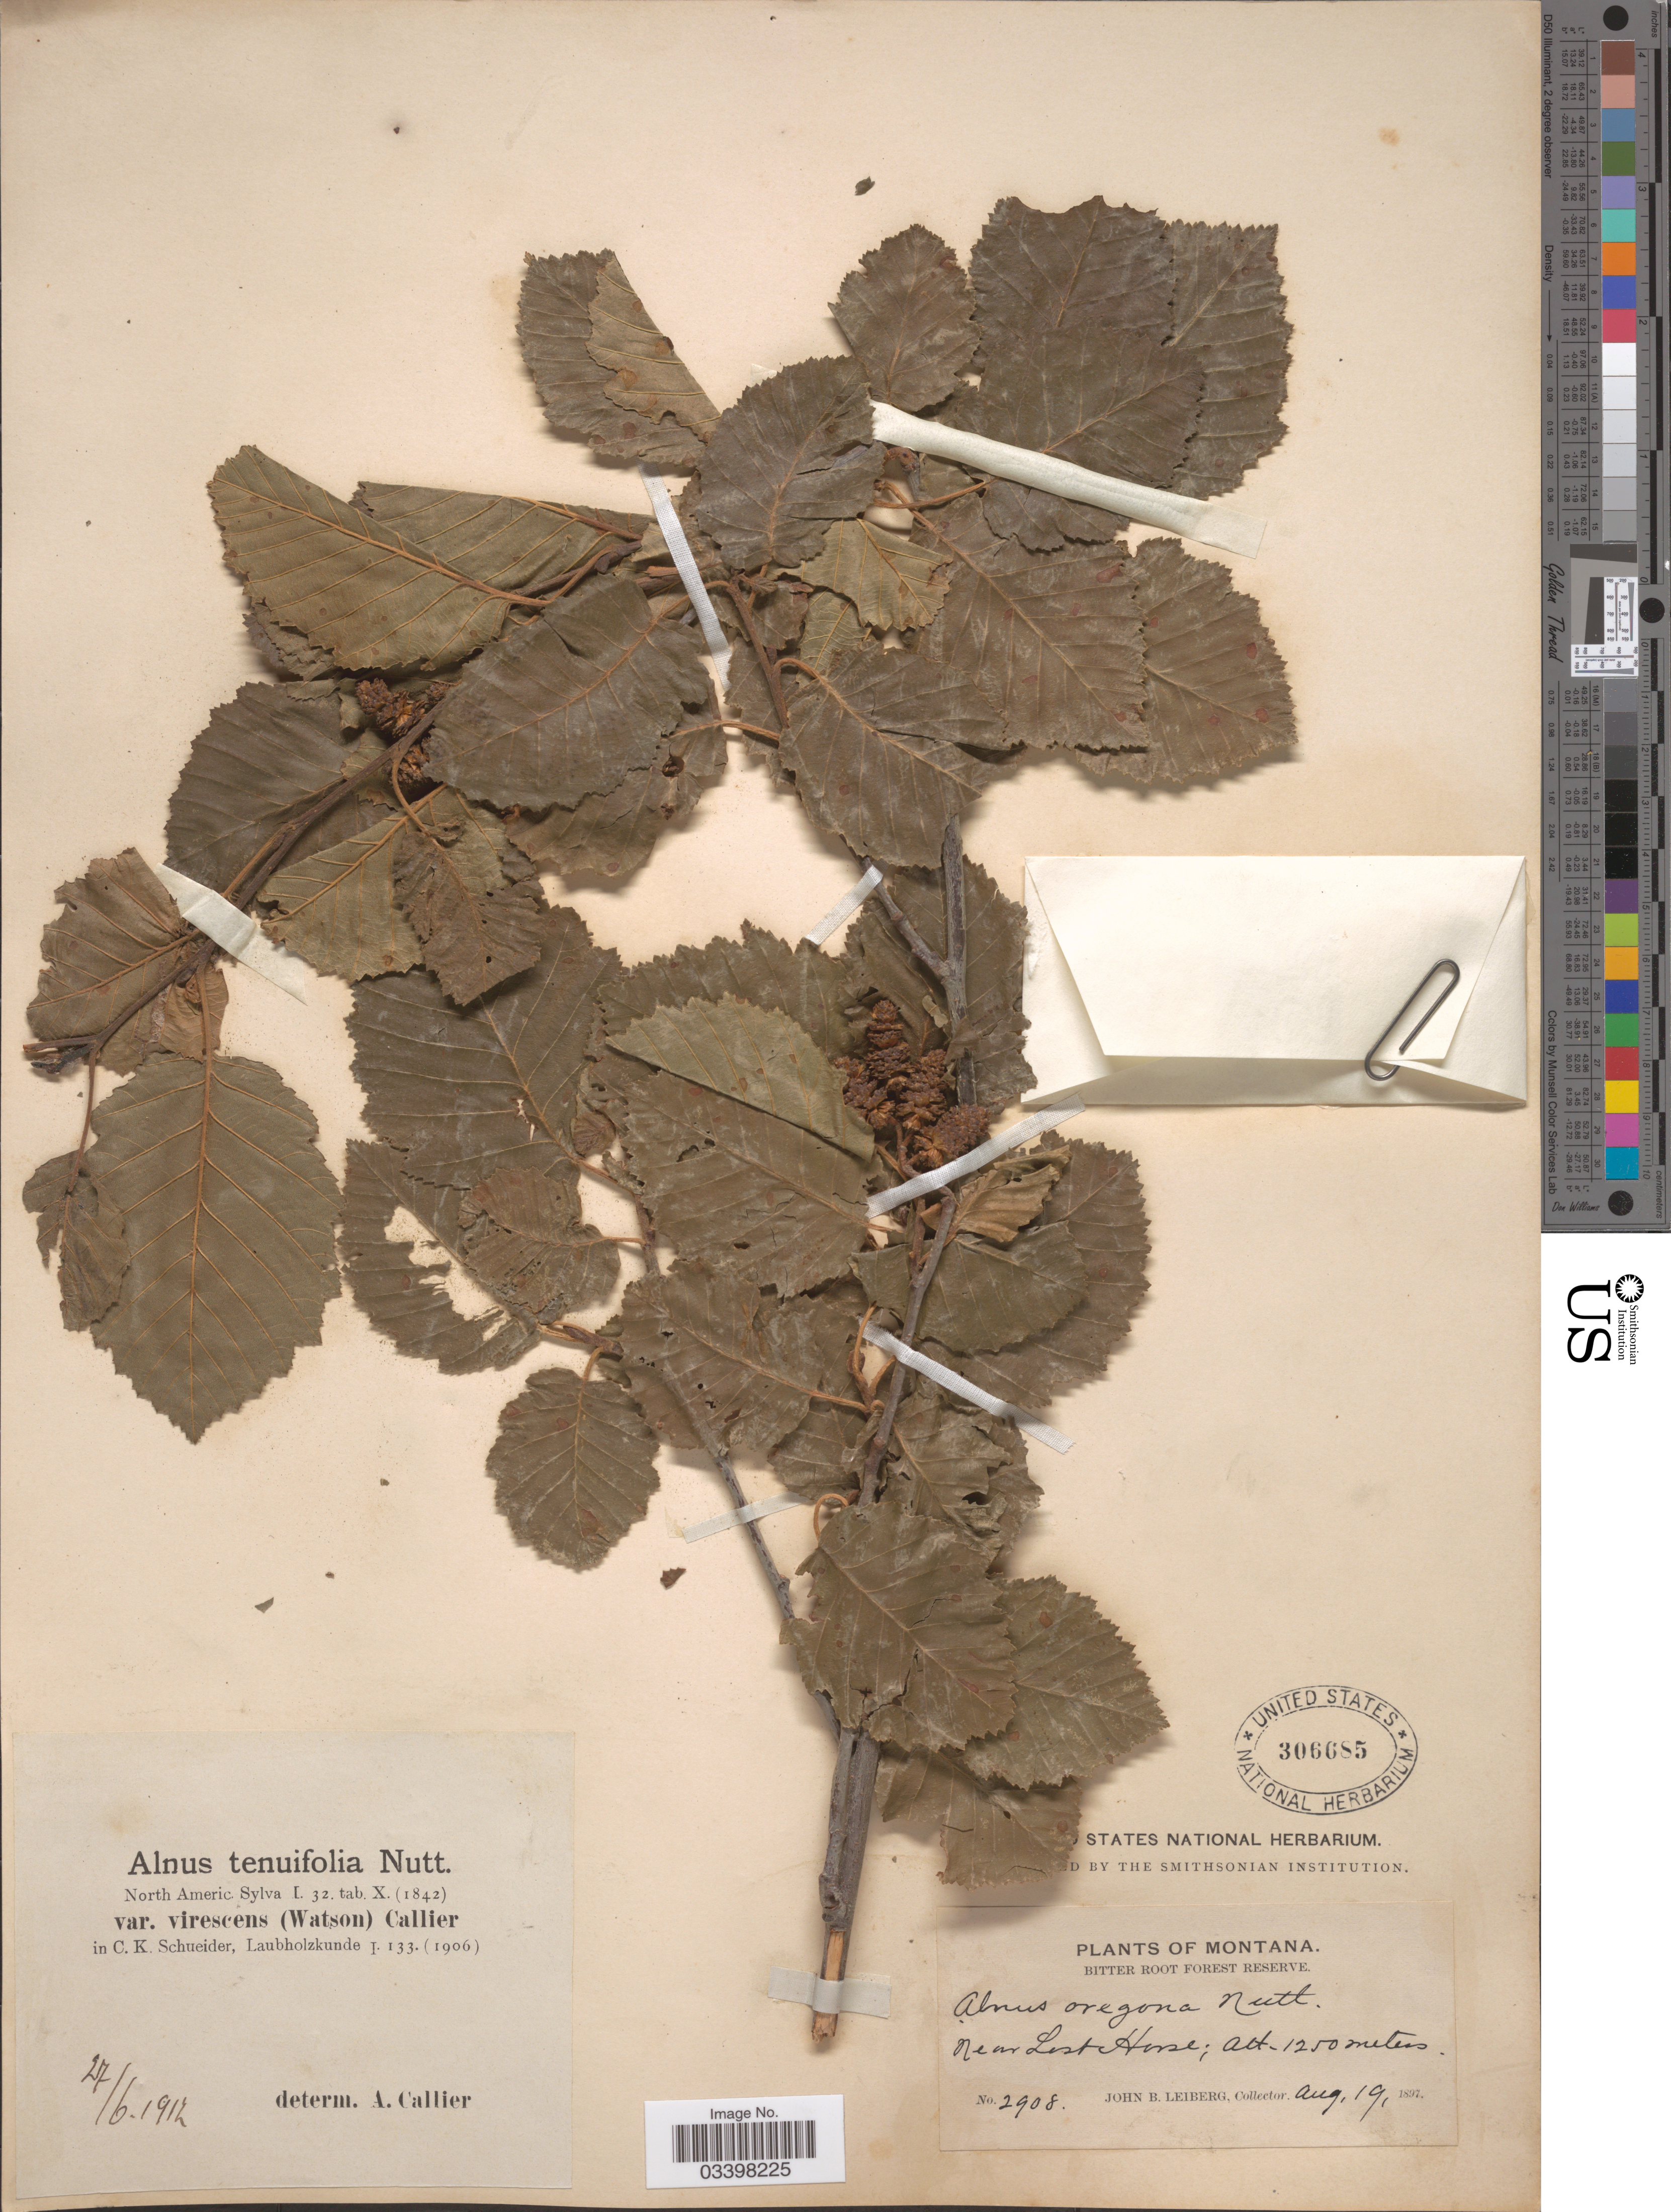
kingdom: Plantae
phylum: Tracheophyta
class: Magnoliopsida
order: Fagales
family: Betulaceae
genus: Alnus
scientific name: Alnus rubra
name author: Bong.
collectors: J. B. Leiberg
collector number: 2908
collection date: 1897-08-19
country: United States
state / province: Montana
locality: Bitter Root Forest Reserve. Near Lost Horse.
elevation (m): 1250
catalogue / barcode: US 306685